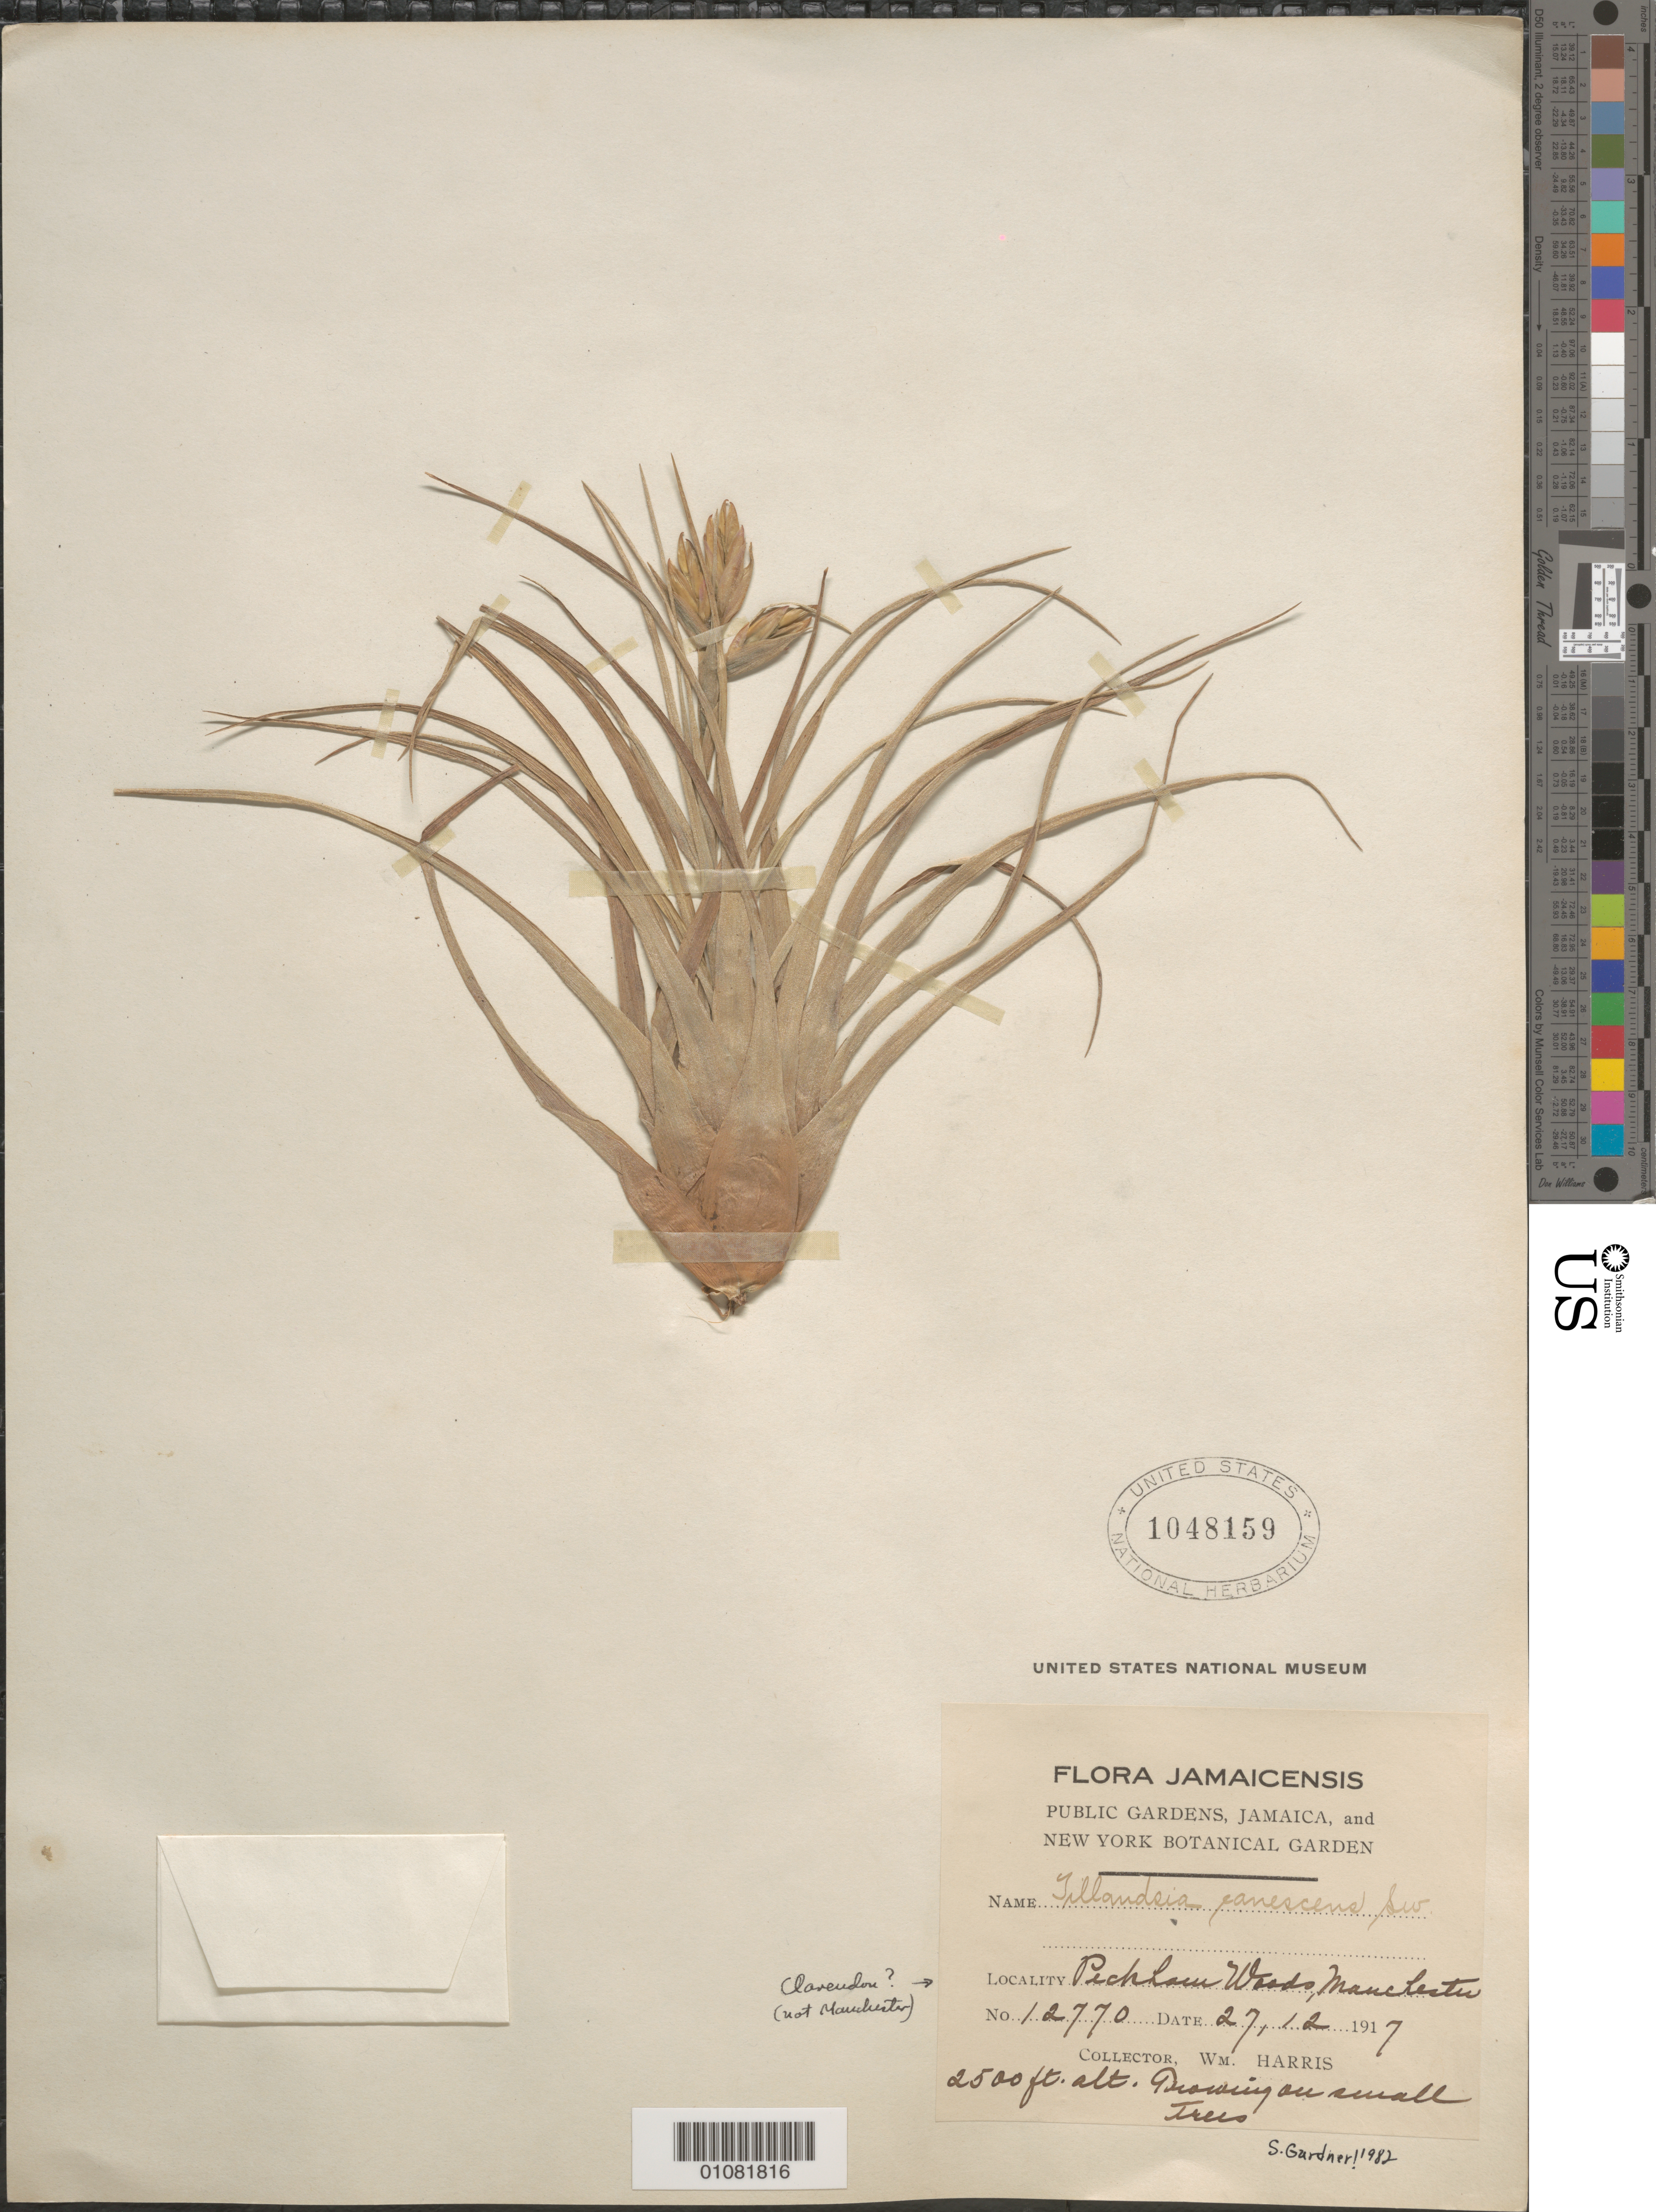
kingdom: Plantae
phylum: Tracheophyta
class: Liliopsida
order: Poales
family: Bromeliaceae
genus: Tillandsia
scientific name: Tillandsia canescens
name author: Sw.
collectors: W. Harris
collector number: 12770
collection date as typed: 27 Dec 1917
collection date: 1917-12-27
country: Jamaica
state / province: Clarendon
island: Jamaica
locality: Peckham Woods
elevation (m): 762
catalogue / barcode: US 1048159